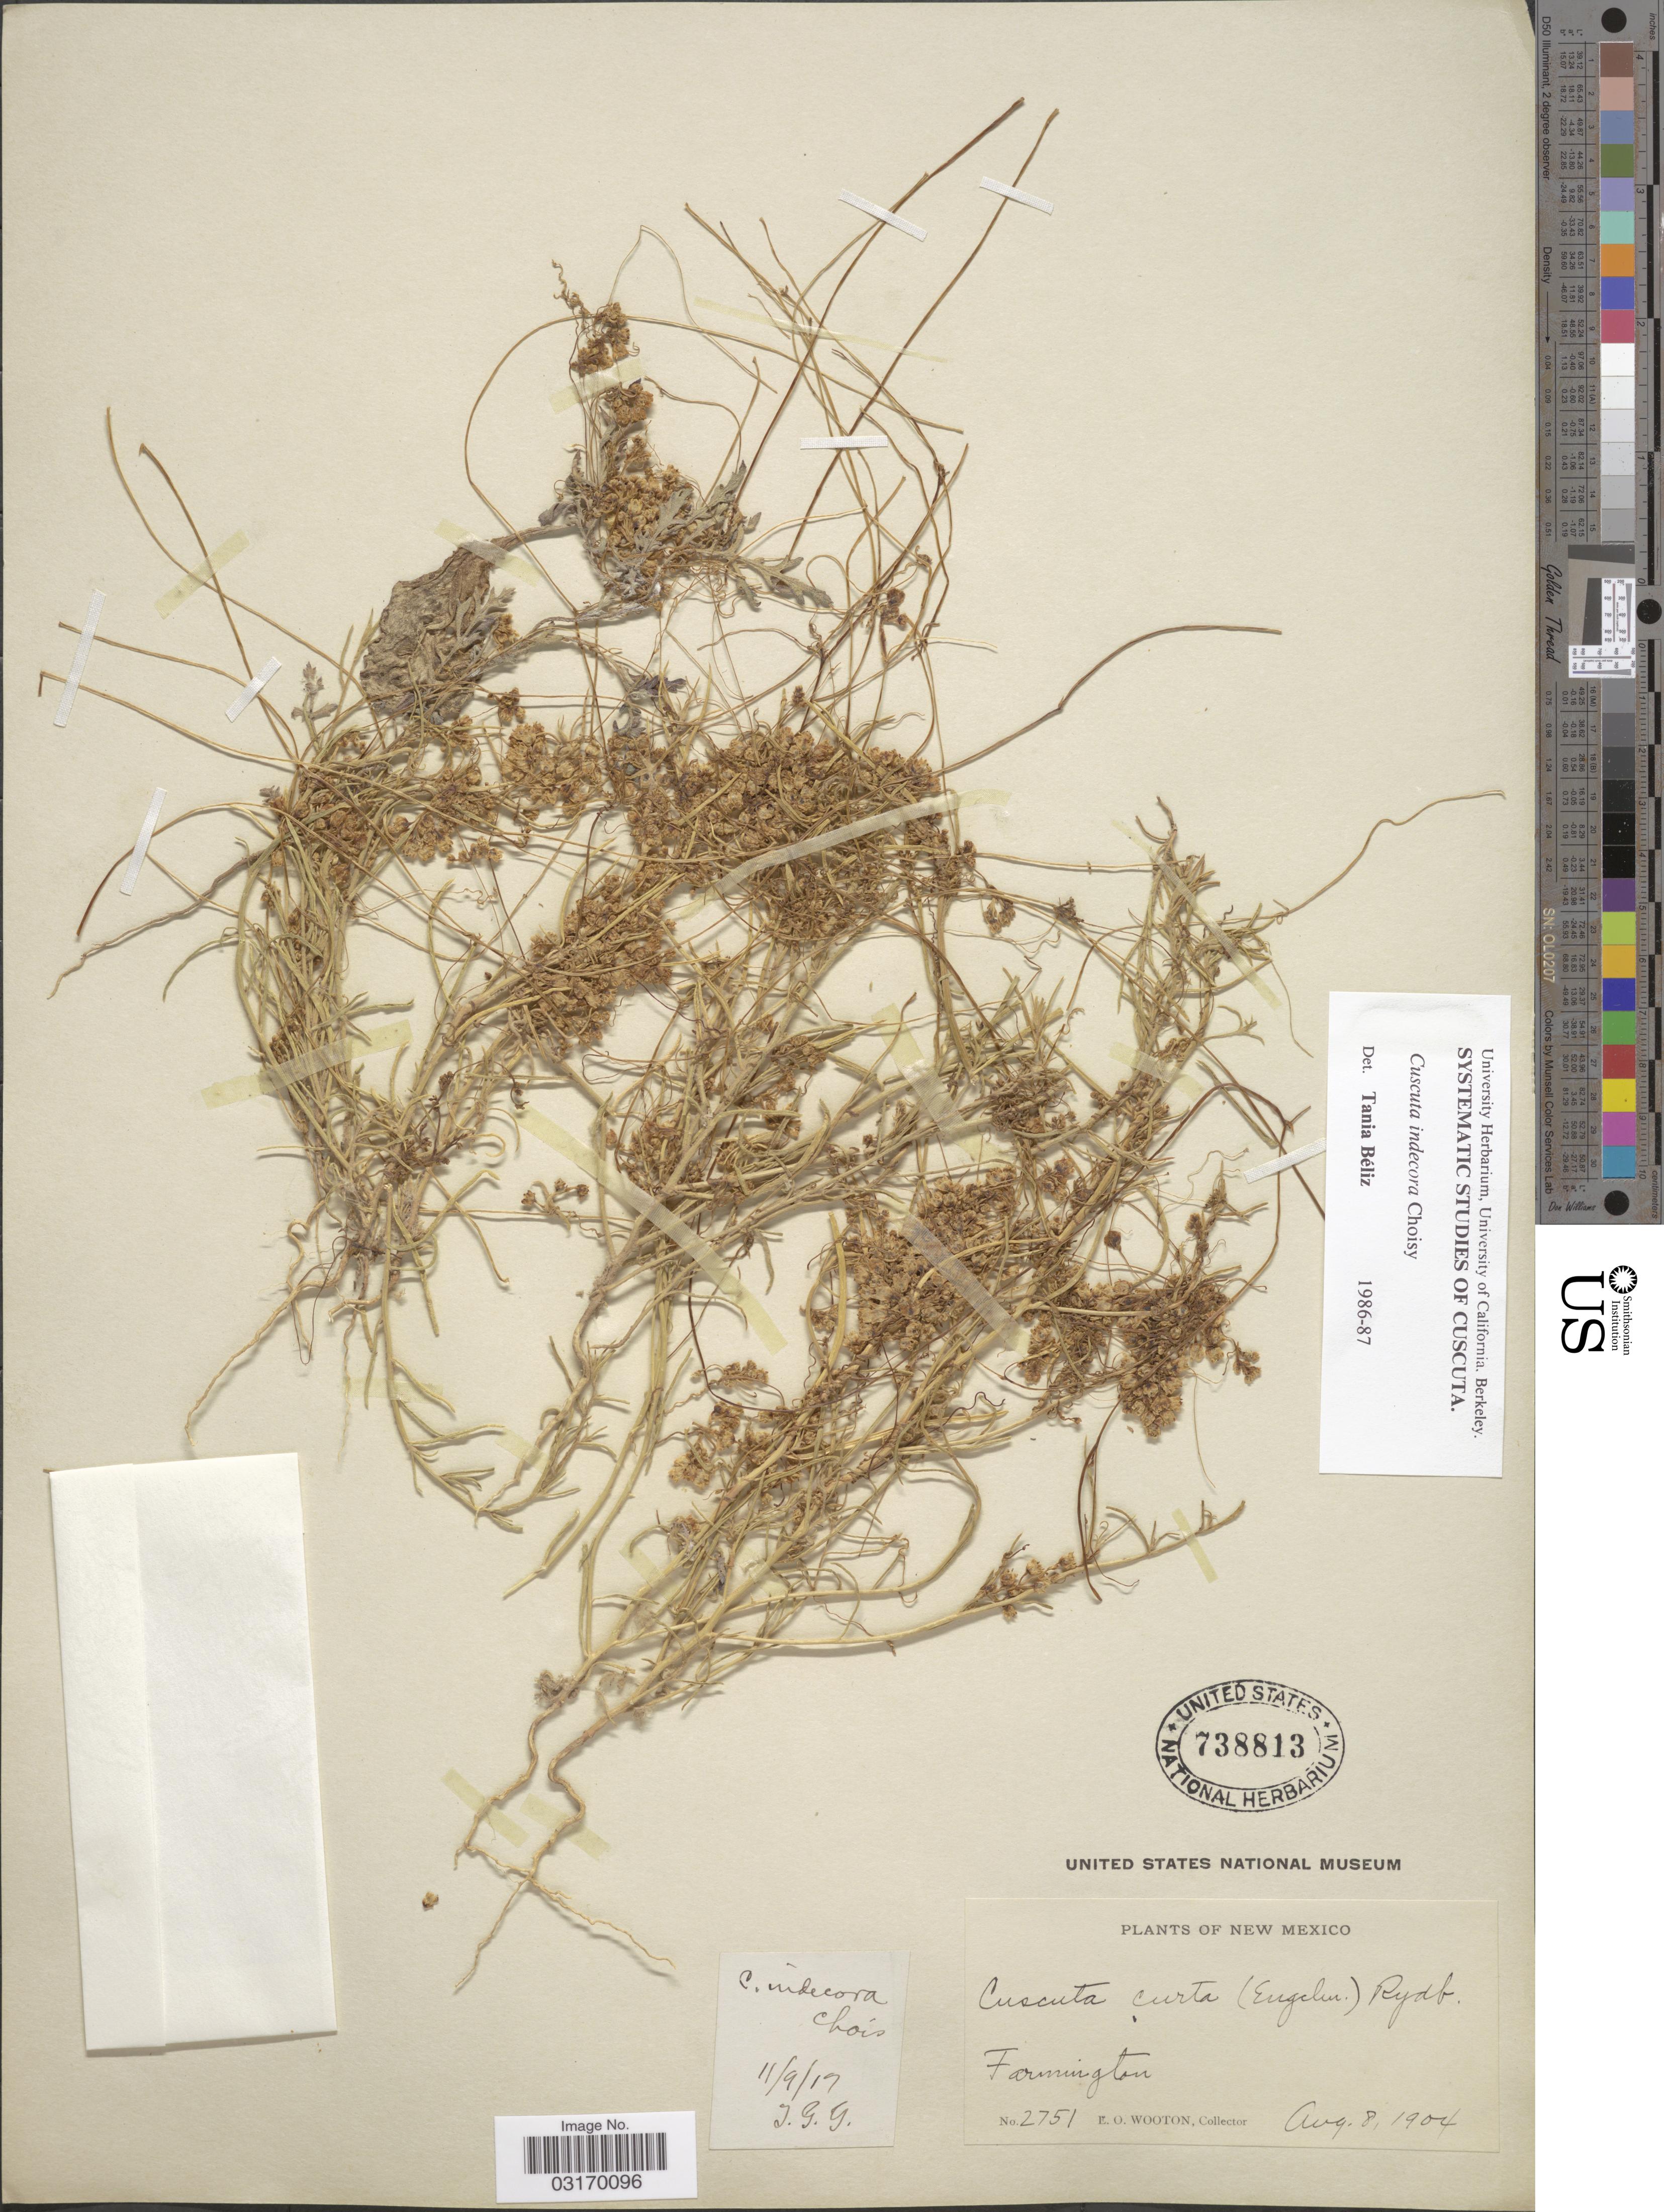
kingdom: Plantae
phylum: Tracheophyta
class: Magnoliopsida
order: Solanales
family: Convolvulaceae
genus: Cuscuta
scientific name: Cuscuta indecora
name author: Choisy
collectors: E. O. Wooton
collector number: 2751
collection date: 1904-08-08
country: United States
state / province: New Mexico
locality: Farmington.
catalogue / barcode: US 738813